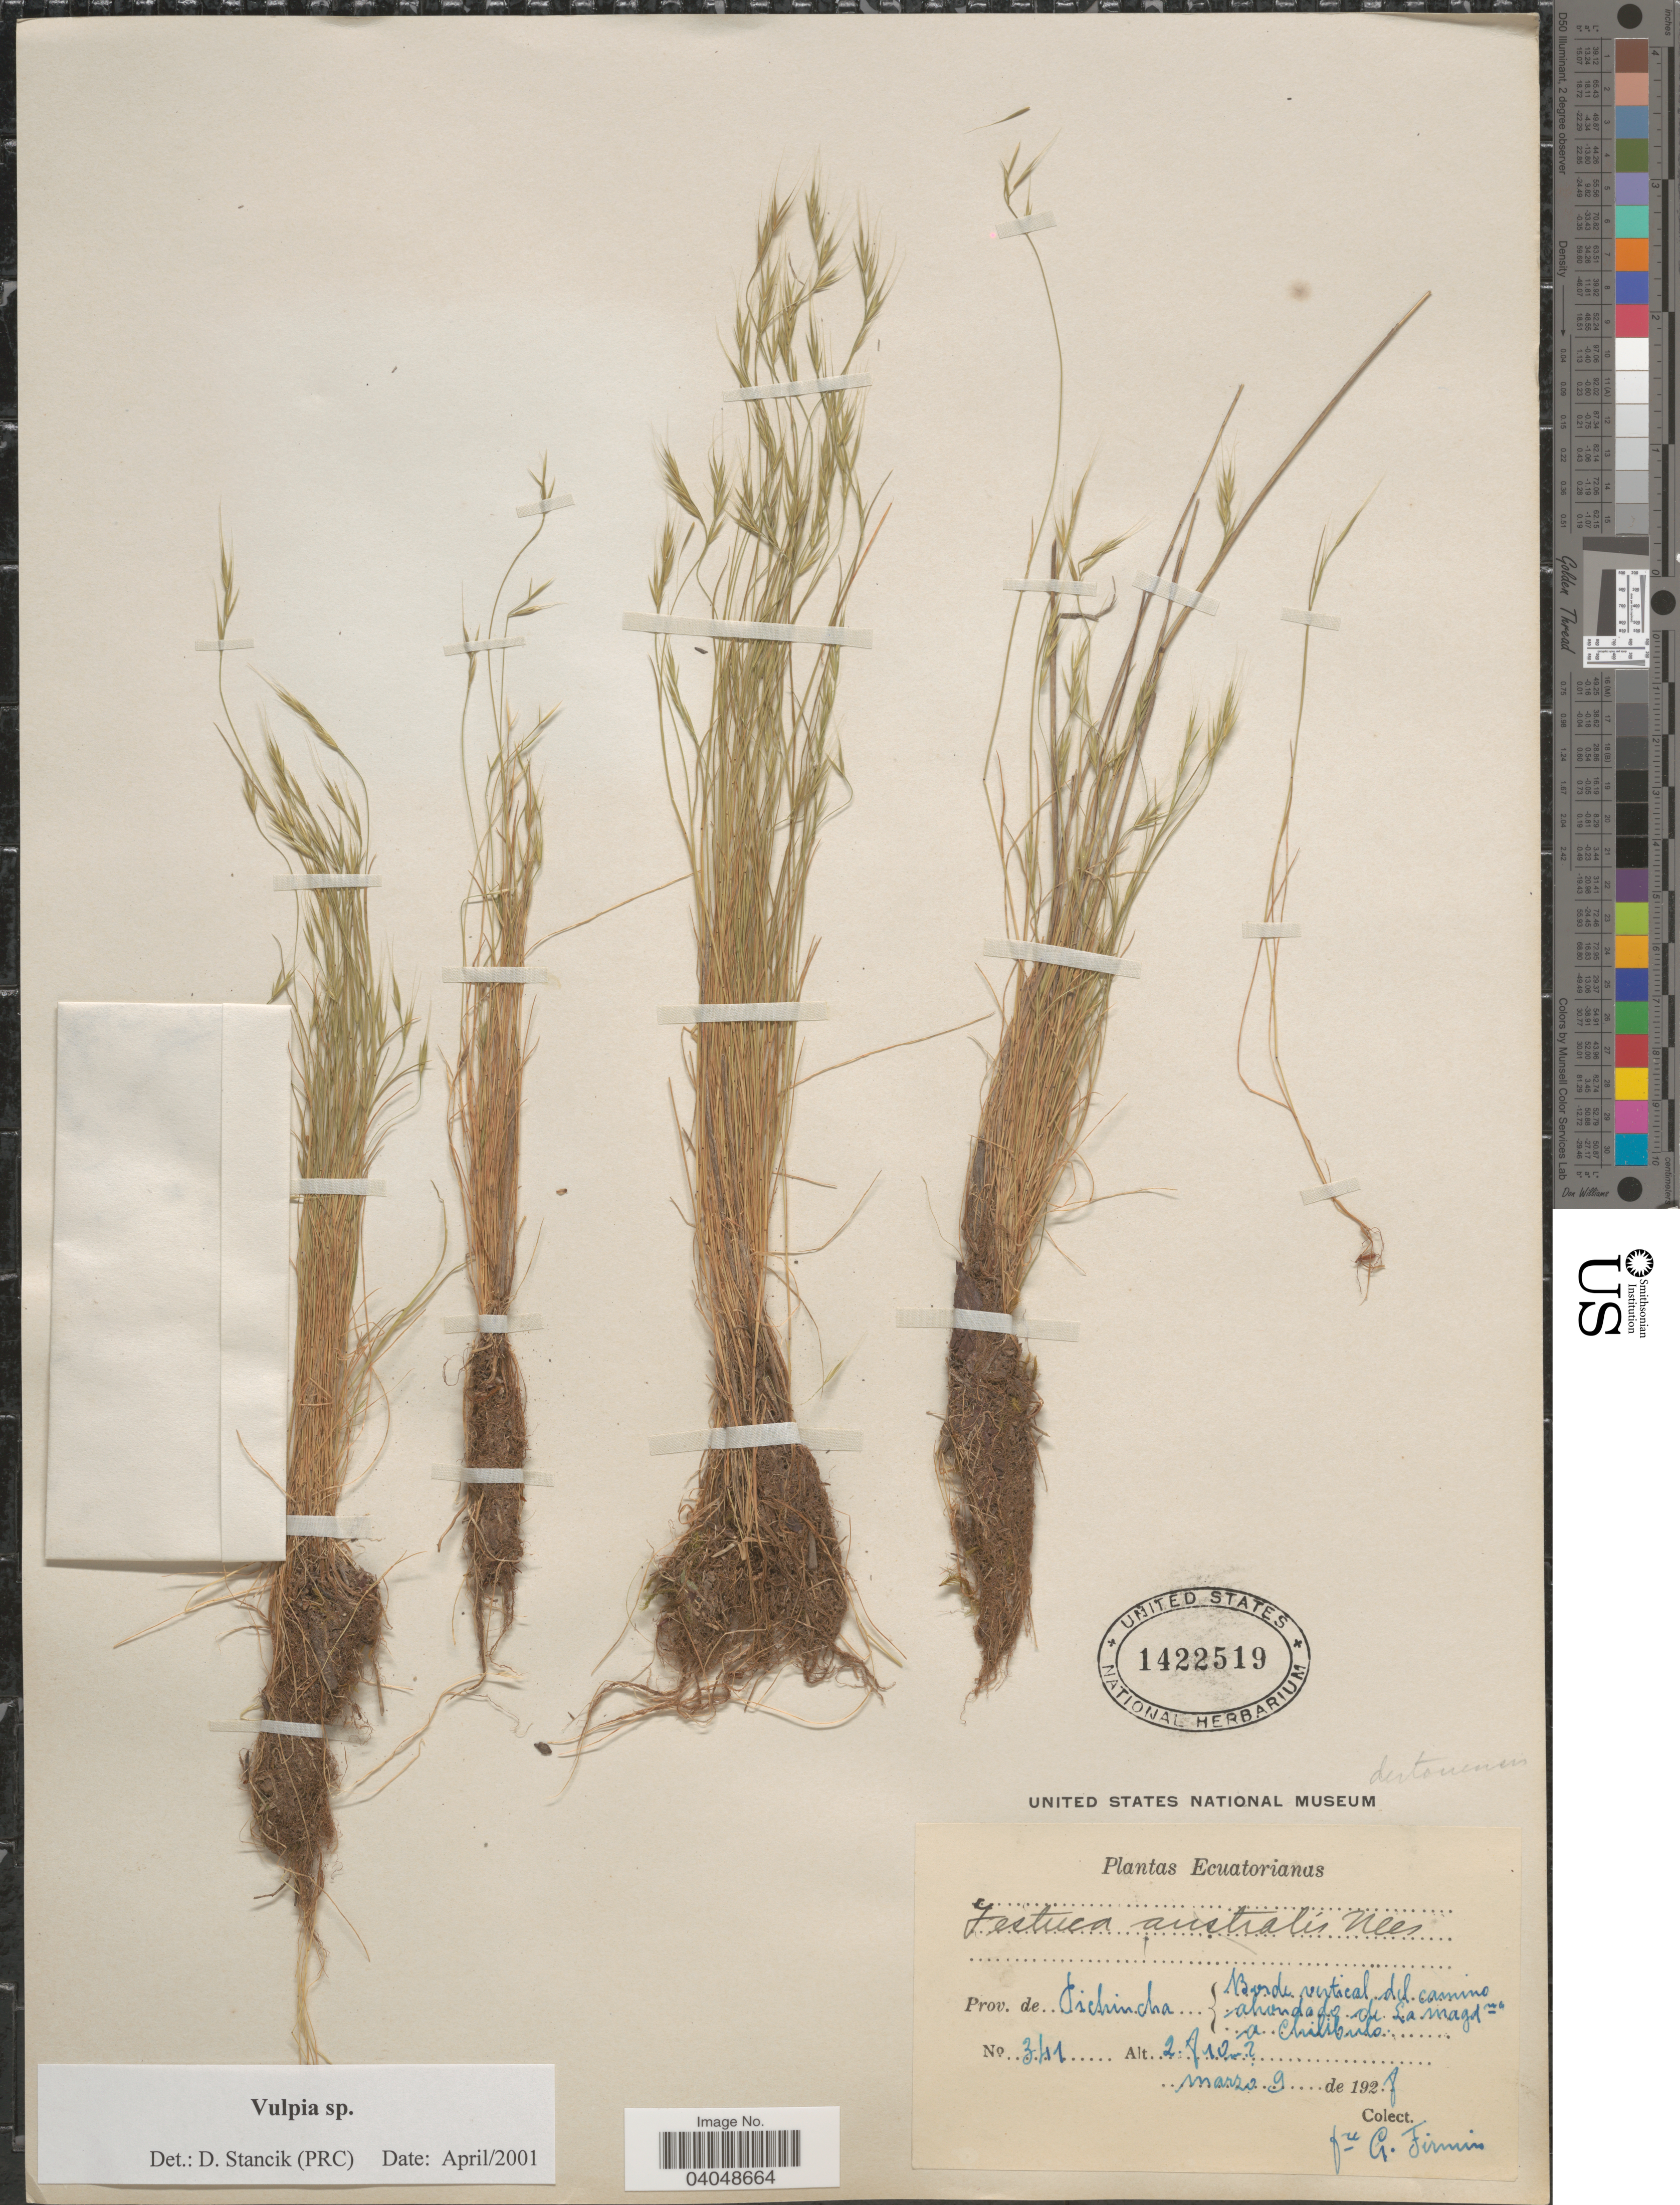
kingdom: Plantae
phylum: Tracheophyta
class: Liliopsida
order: Poales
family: Poaceae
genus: Festuca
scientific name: Festuca sp.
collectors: F. Firmin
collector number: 341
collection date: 1928-03-09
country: Ecuador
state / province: Pichincha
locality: Borde vertical del camino ahondado de La Magdna a Chilibulo.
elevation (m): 2810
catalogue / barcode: US 1422519